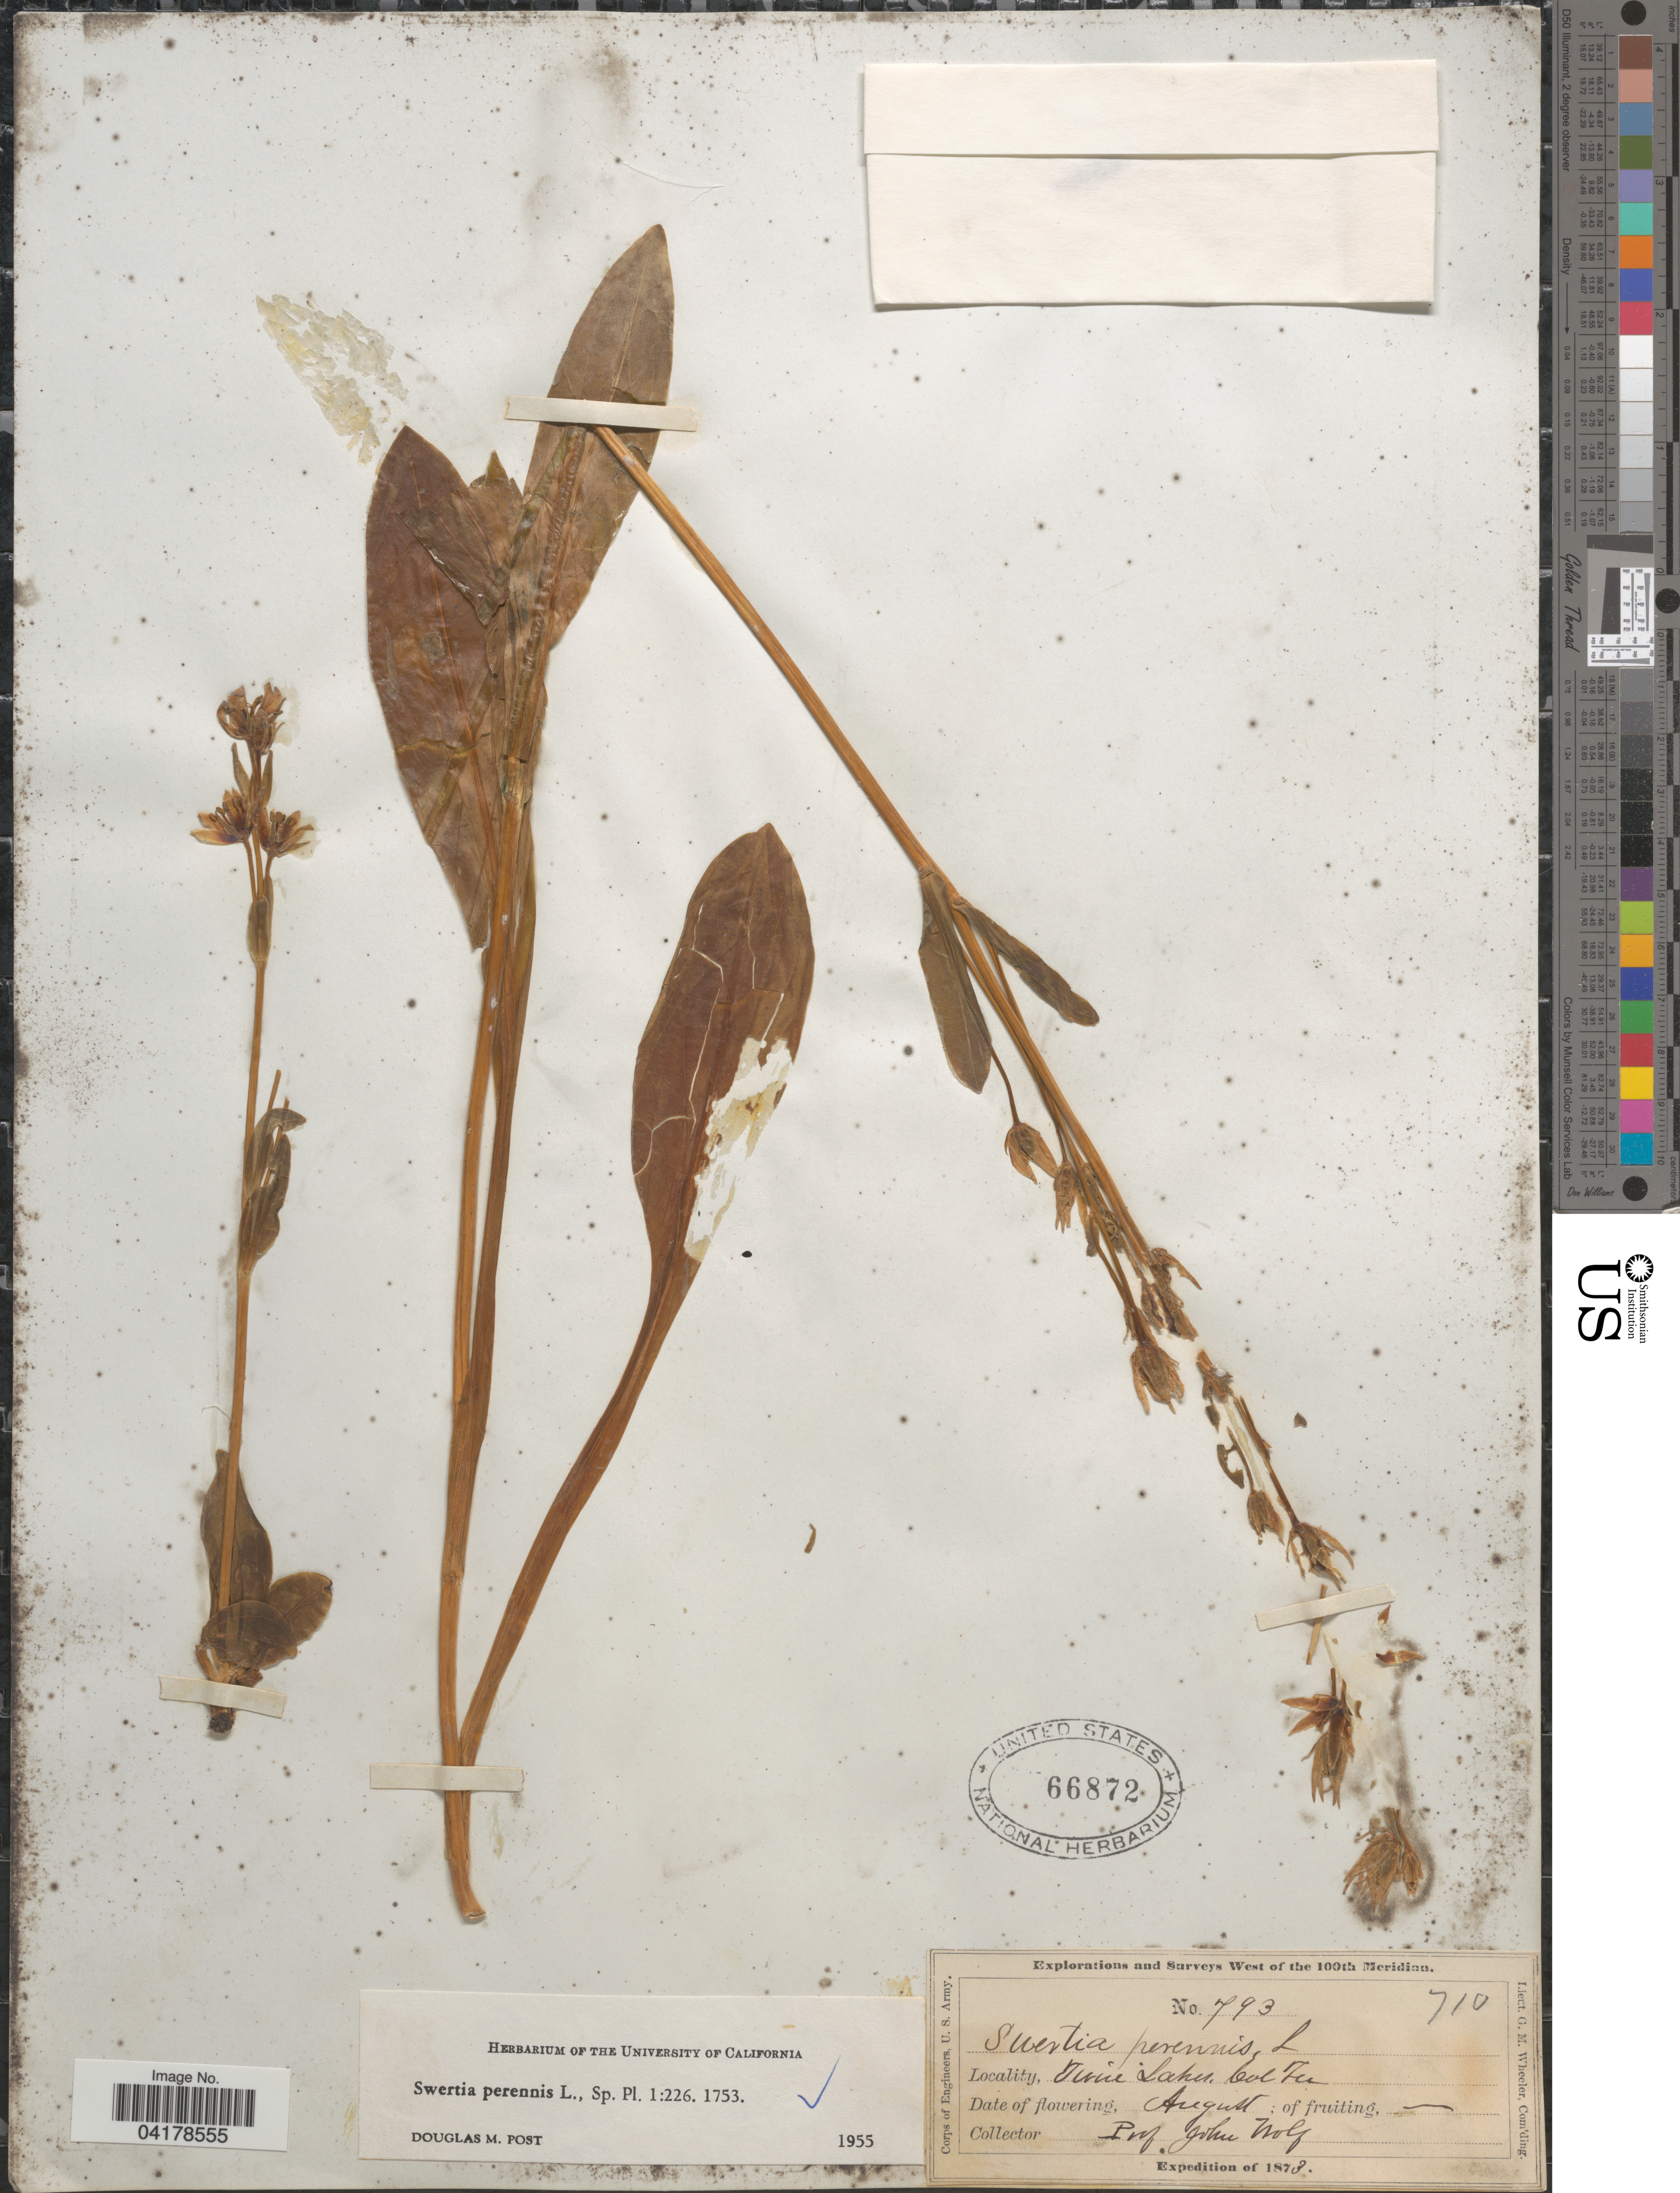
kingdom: Plantae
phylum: Tracheophyta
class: Magnoliopsida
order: Gentianales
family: Gentianaceae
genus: Swertia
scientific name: Swertia perennis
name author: L.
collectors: J. Wolf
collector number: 793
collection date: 1878-08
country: United States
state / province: Colorado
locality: Explorations and Surveys West of the 100th Meridian. Twin Lakes, Col Ter.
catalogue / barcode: US 66872